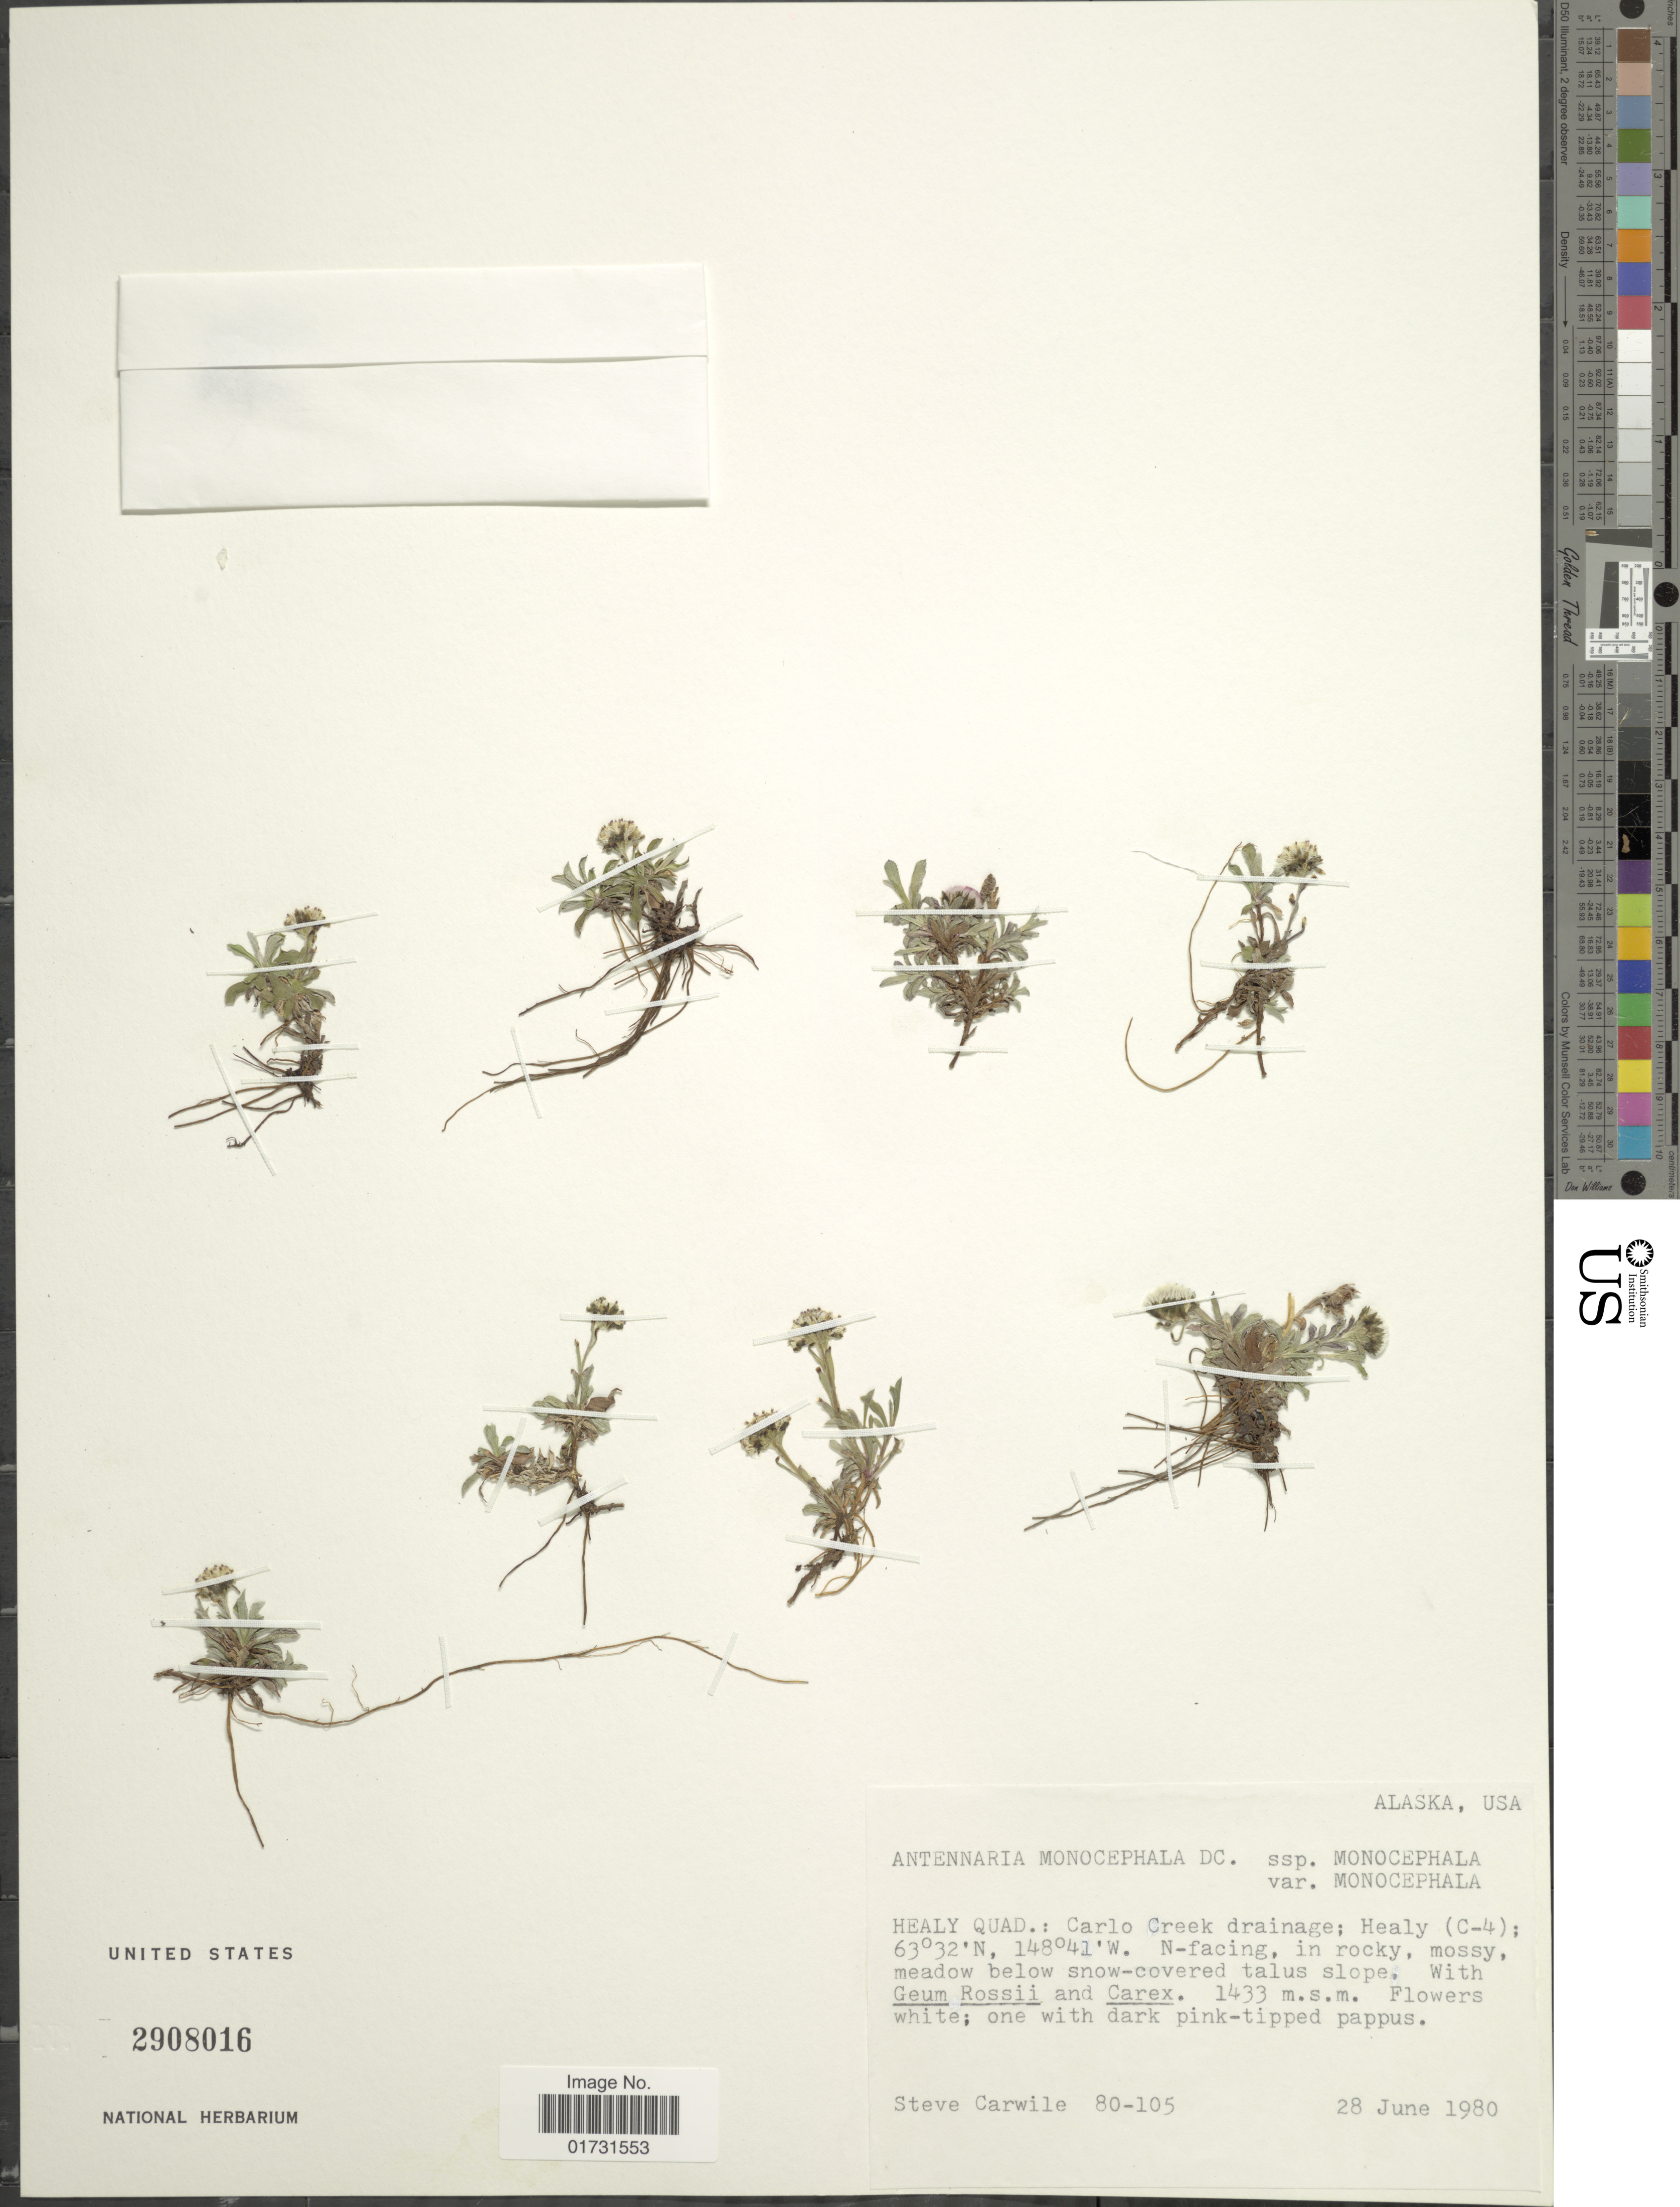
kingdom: Plantae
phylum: Tracheophyta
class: Magnoliopsida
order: Asterales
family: Asteraceae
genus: Antennaria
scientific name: Antennaria monocephala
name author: DC.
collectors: S. Carwile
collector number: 80-105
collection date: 1980-06-28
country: United States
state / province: Alaska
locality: Healy Quad.: Carlo Creek drainage; Healy (C-4); N-facing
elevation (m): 1433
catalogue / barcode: US 2908016